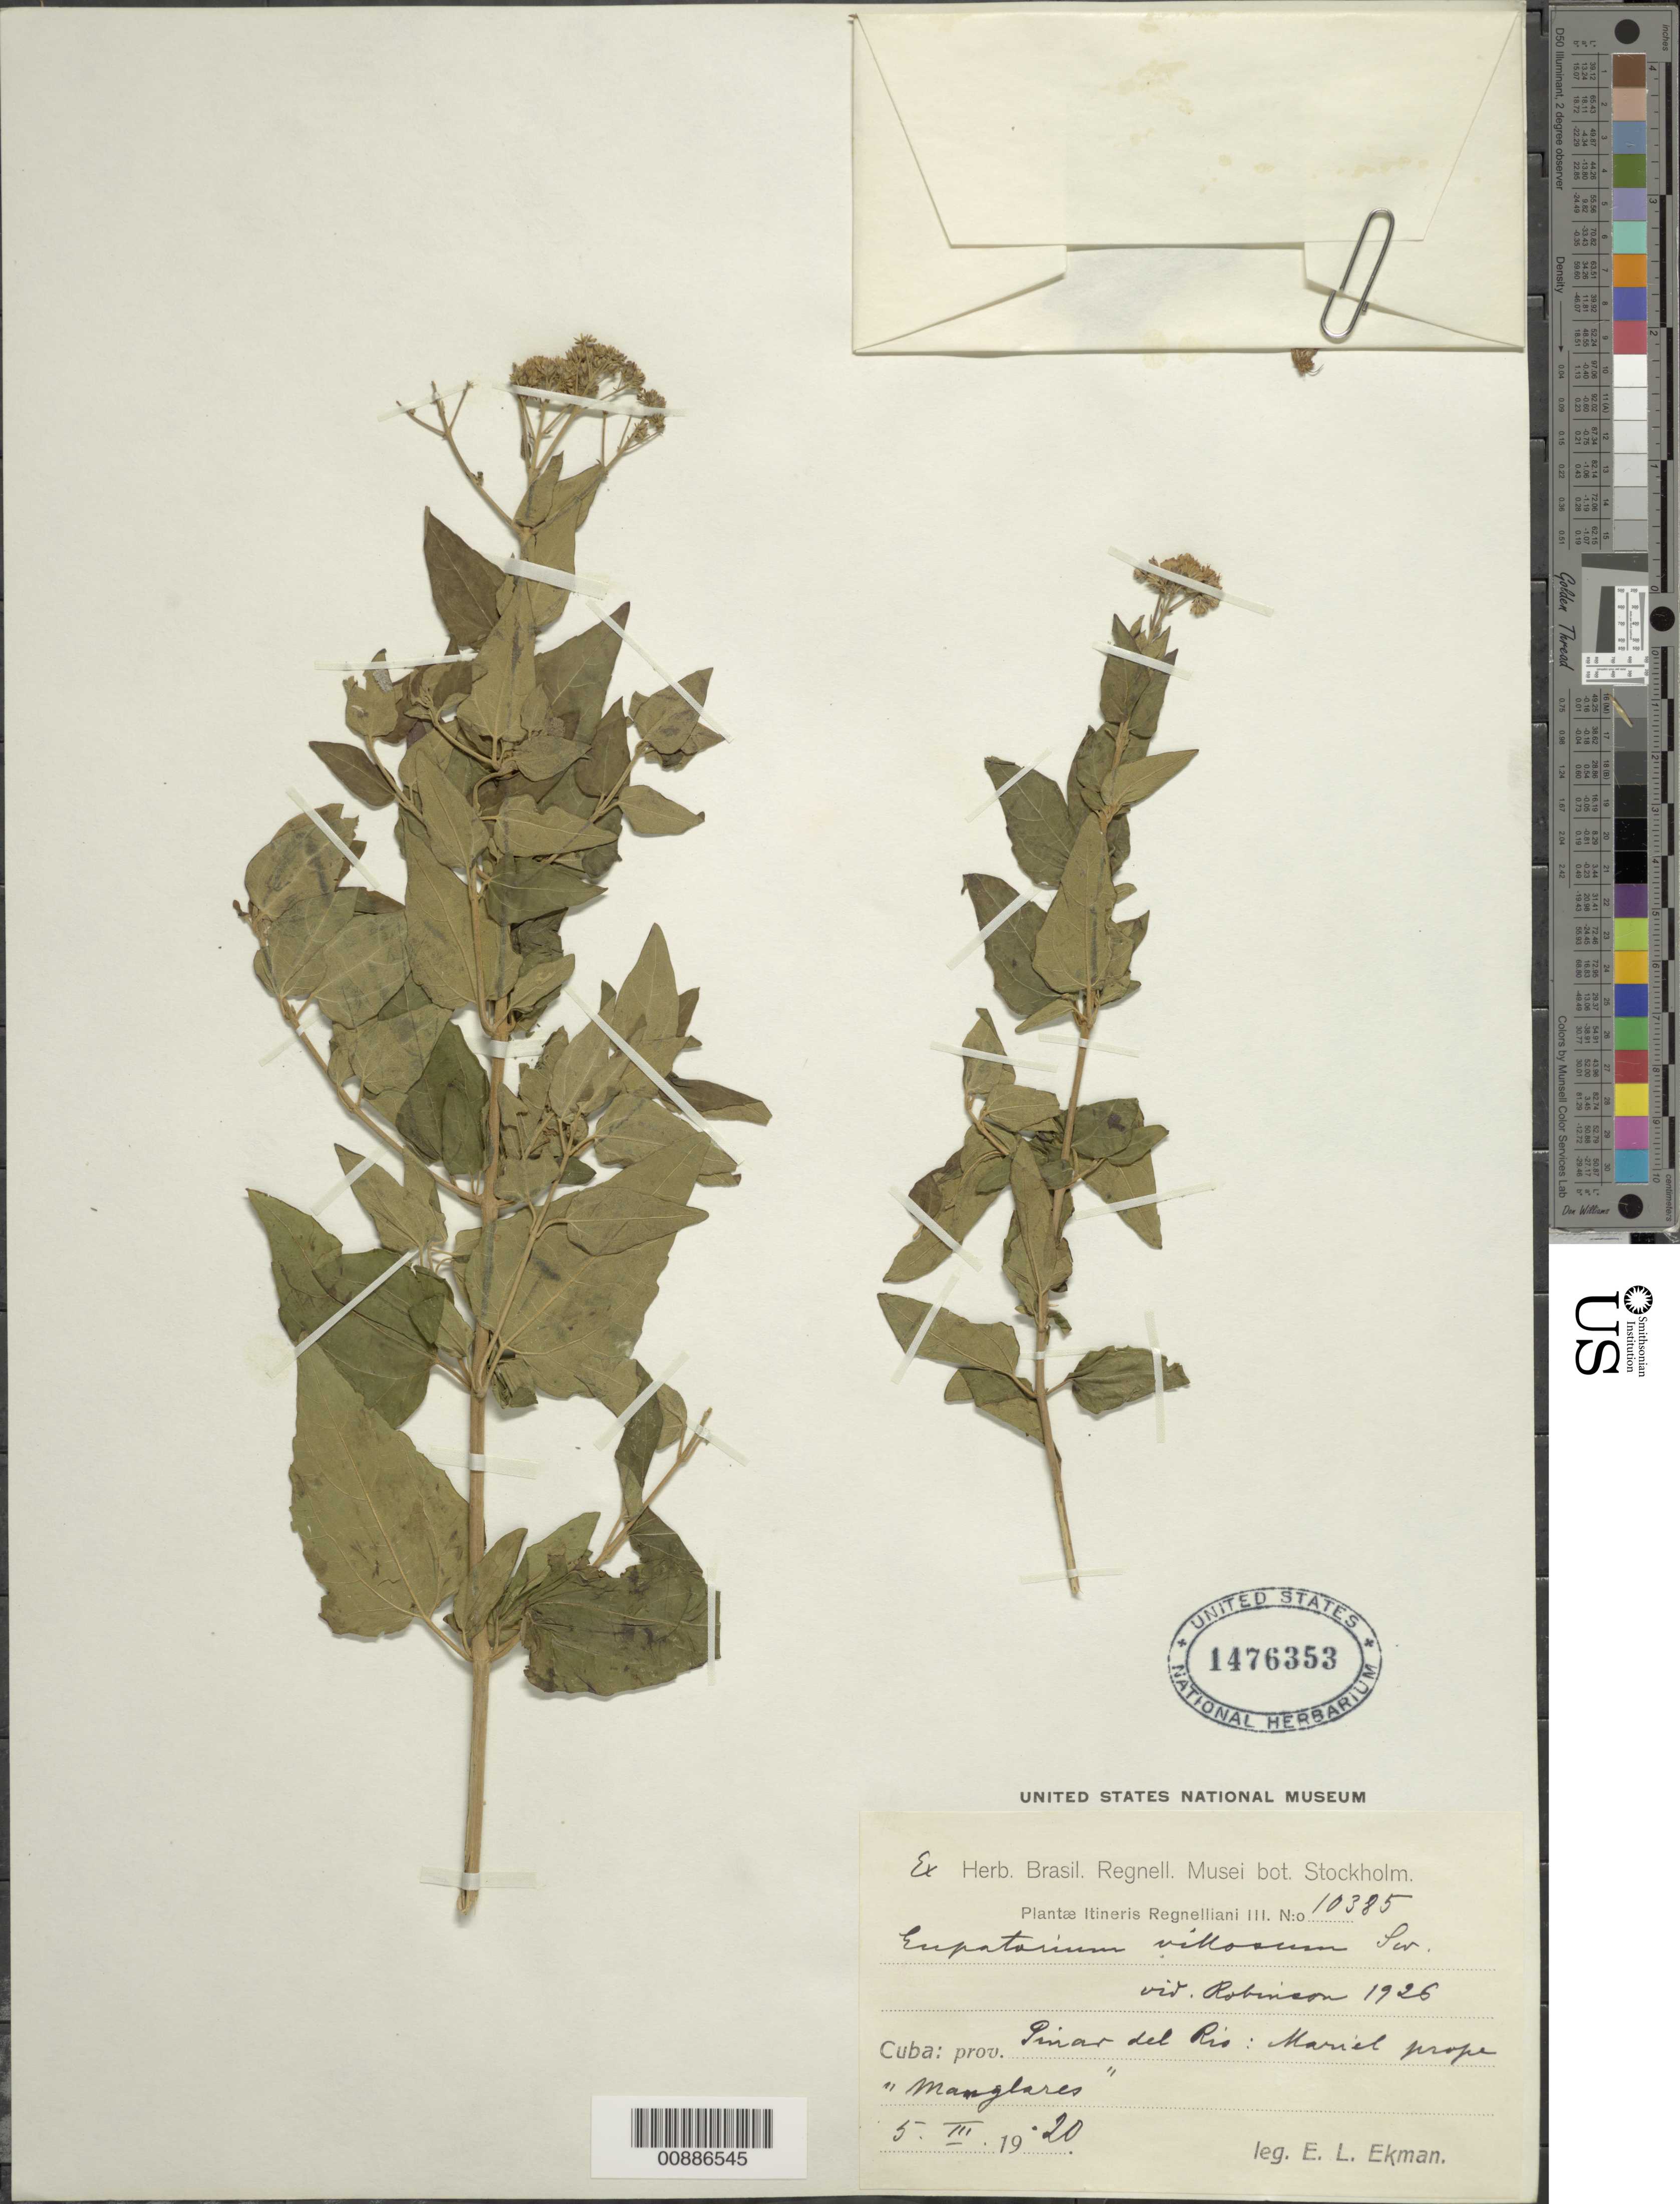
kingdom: Plantae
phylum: Tracheophyta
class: Magnoliopsida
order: Asterales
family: Asteraceae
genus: Koanophyllon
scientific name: Koanophyllon villosum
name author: (Sw.) R.M. King & H. Rob.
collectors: E. L. Ekman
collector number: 10385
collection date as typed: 05 Mar 1920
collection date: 1920-03-05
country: Cuba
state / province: Pinar del Río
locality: Mariel prope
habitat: Manglares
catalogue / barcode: US 1476353